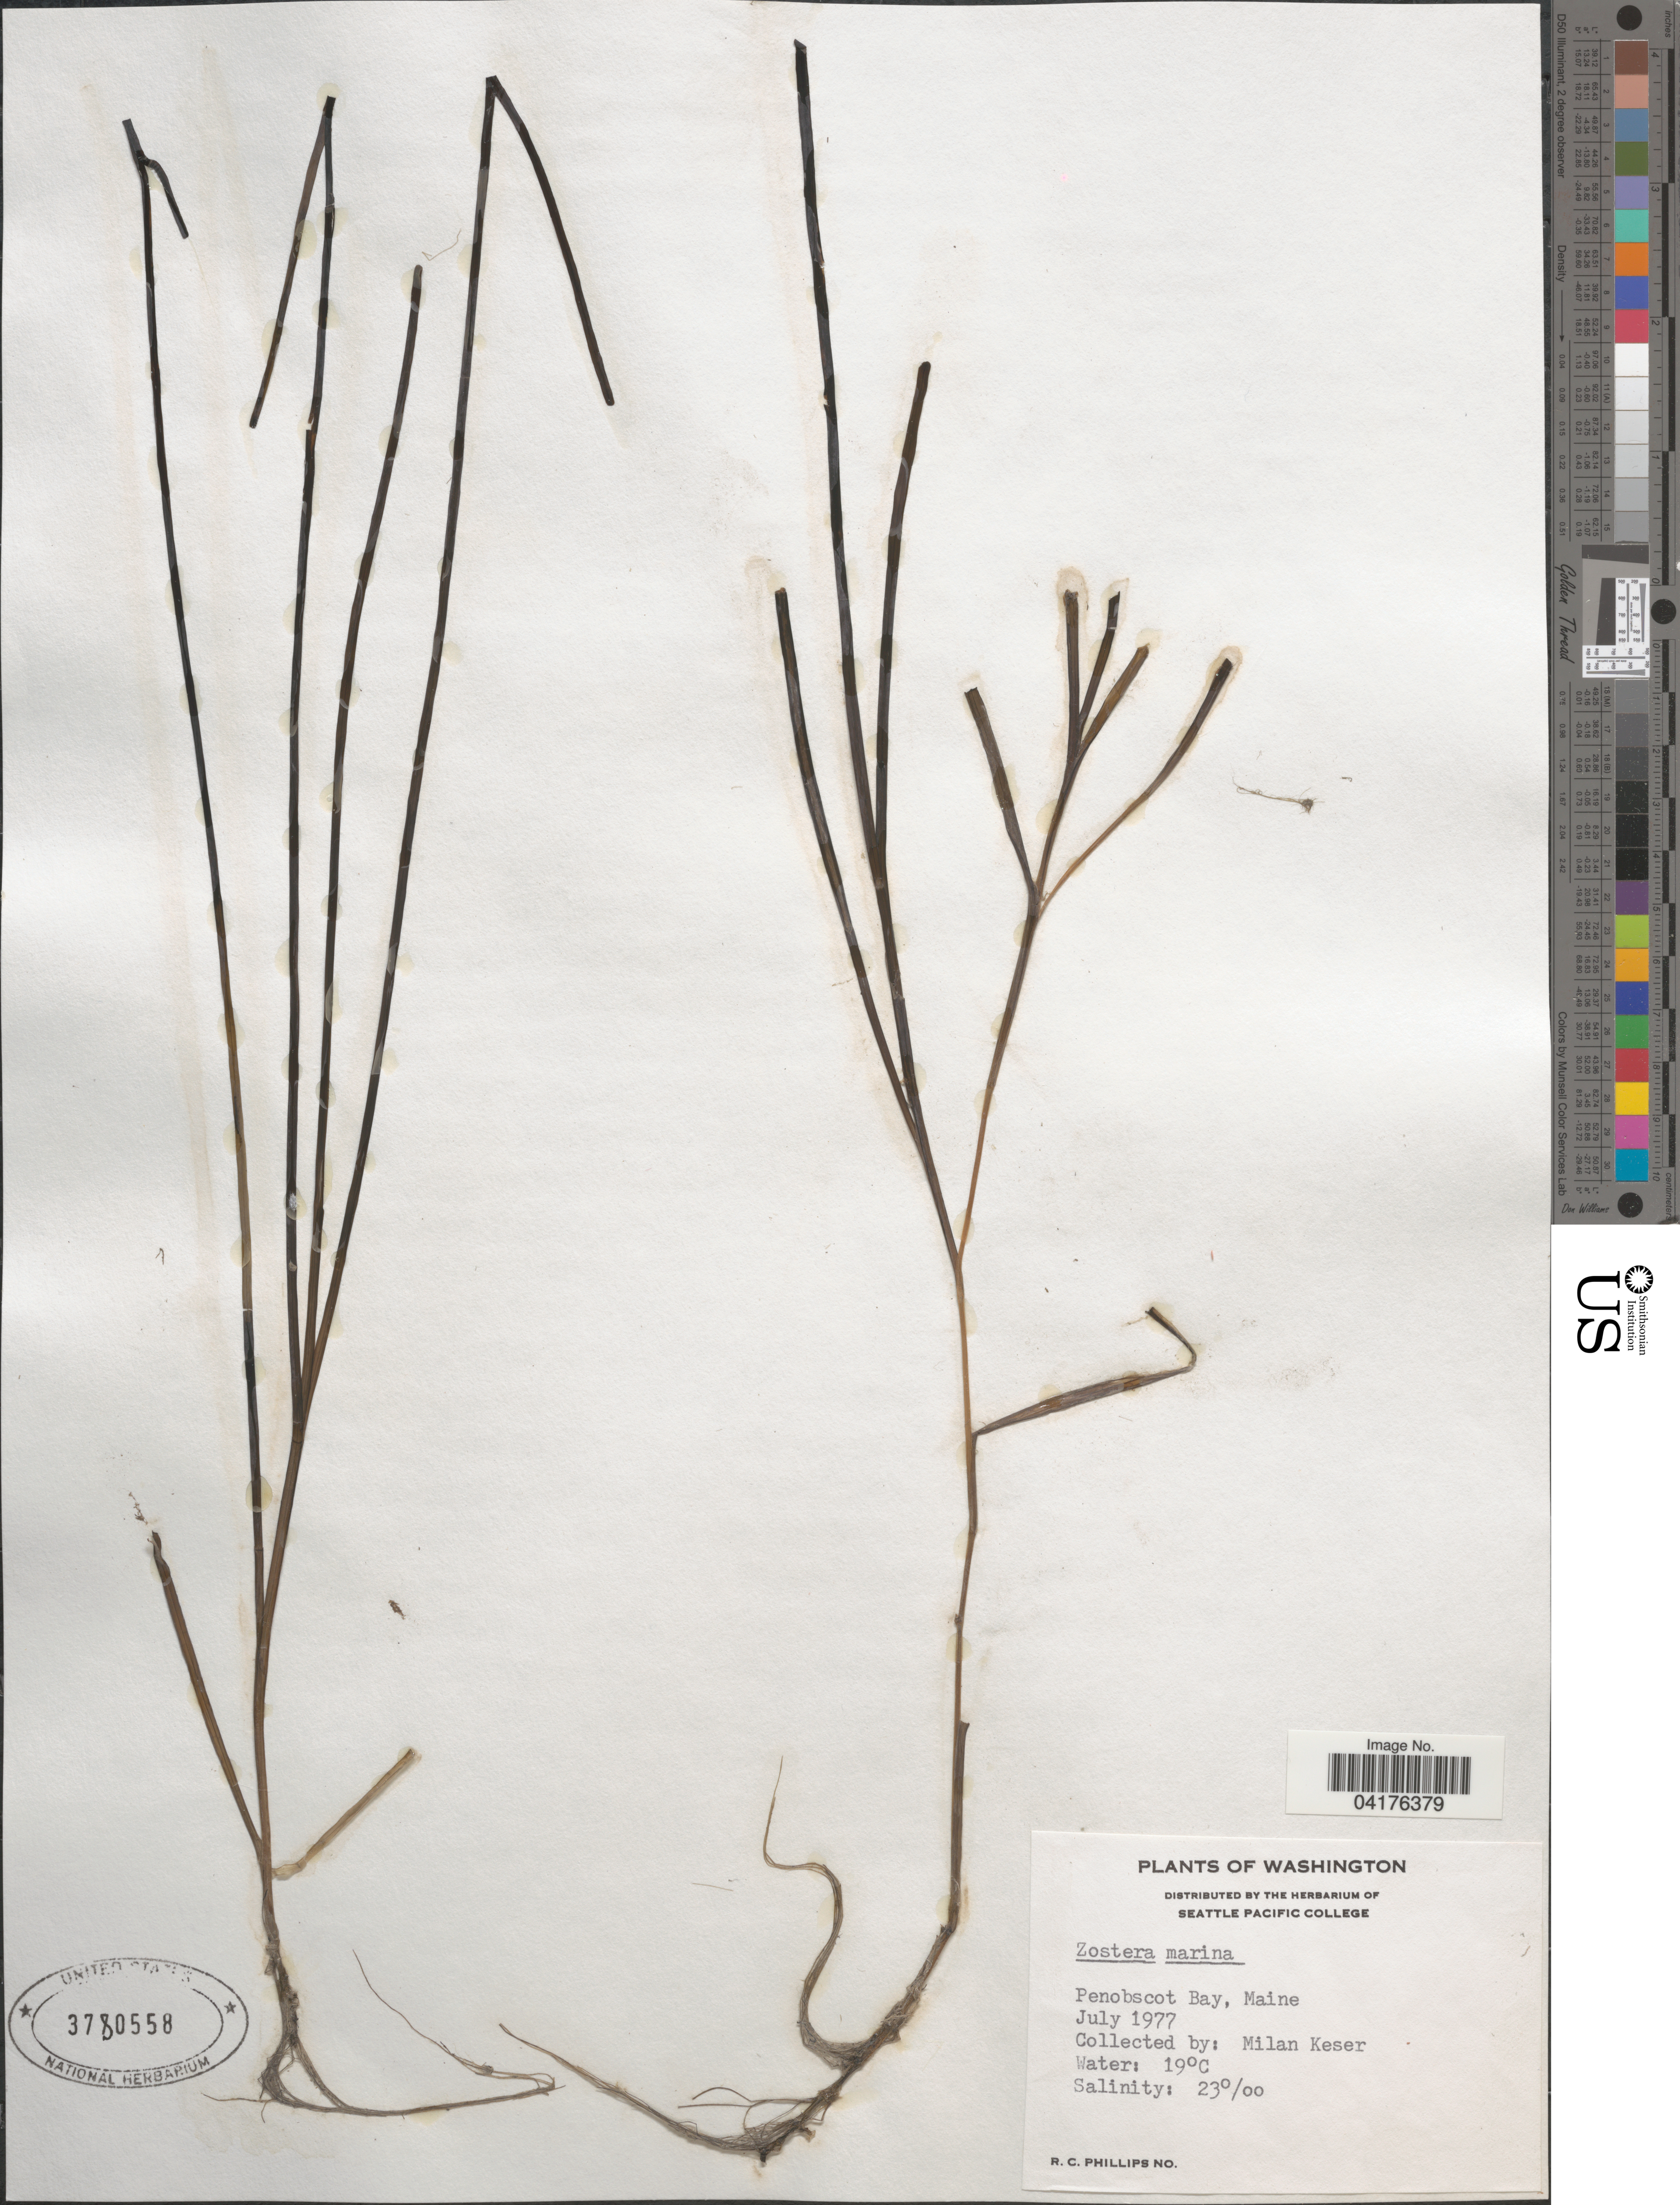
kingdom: Plantae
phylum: Tracheophyta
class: Liliopsida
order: Alismatales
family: Zosteraceae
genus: Zostera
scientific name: Zostera marina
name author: L.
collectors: M. Keser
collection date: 1977-07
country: United States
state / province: Maine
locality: Penobscot Bay.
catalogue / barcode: US 3780558